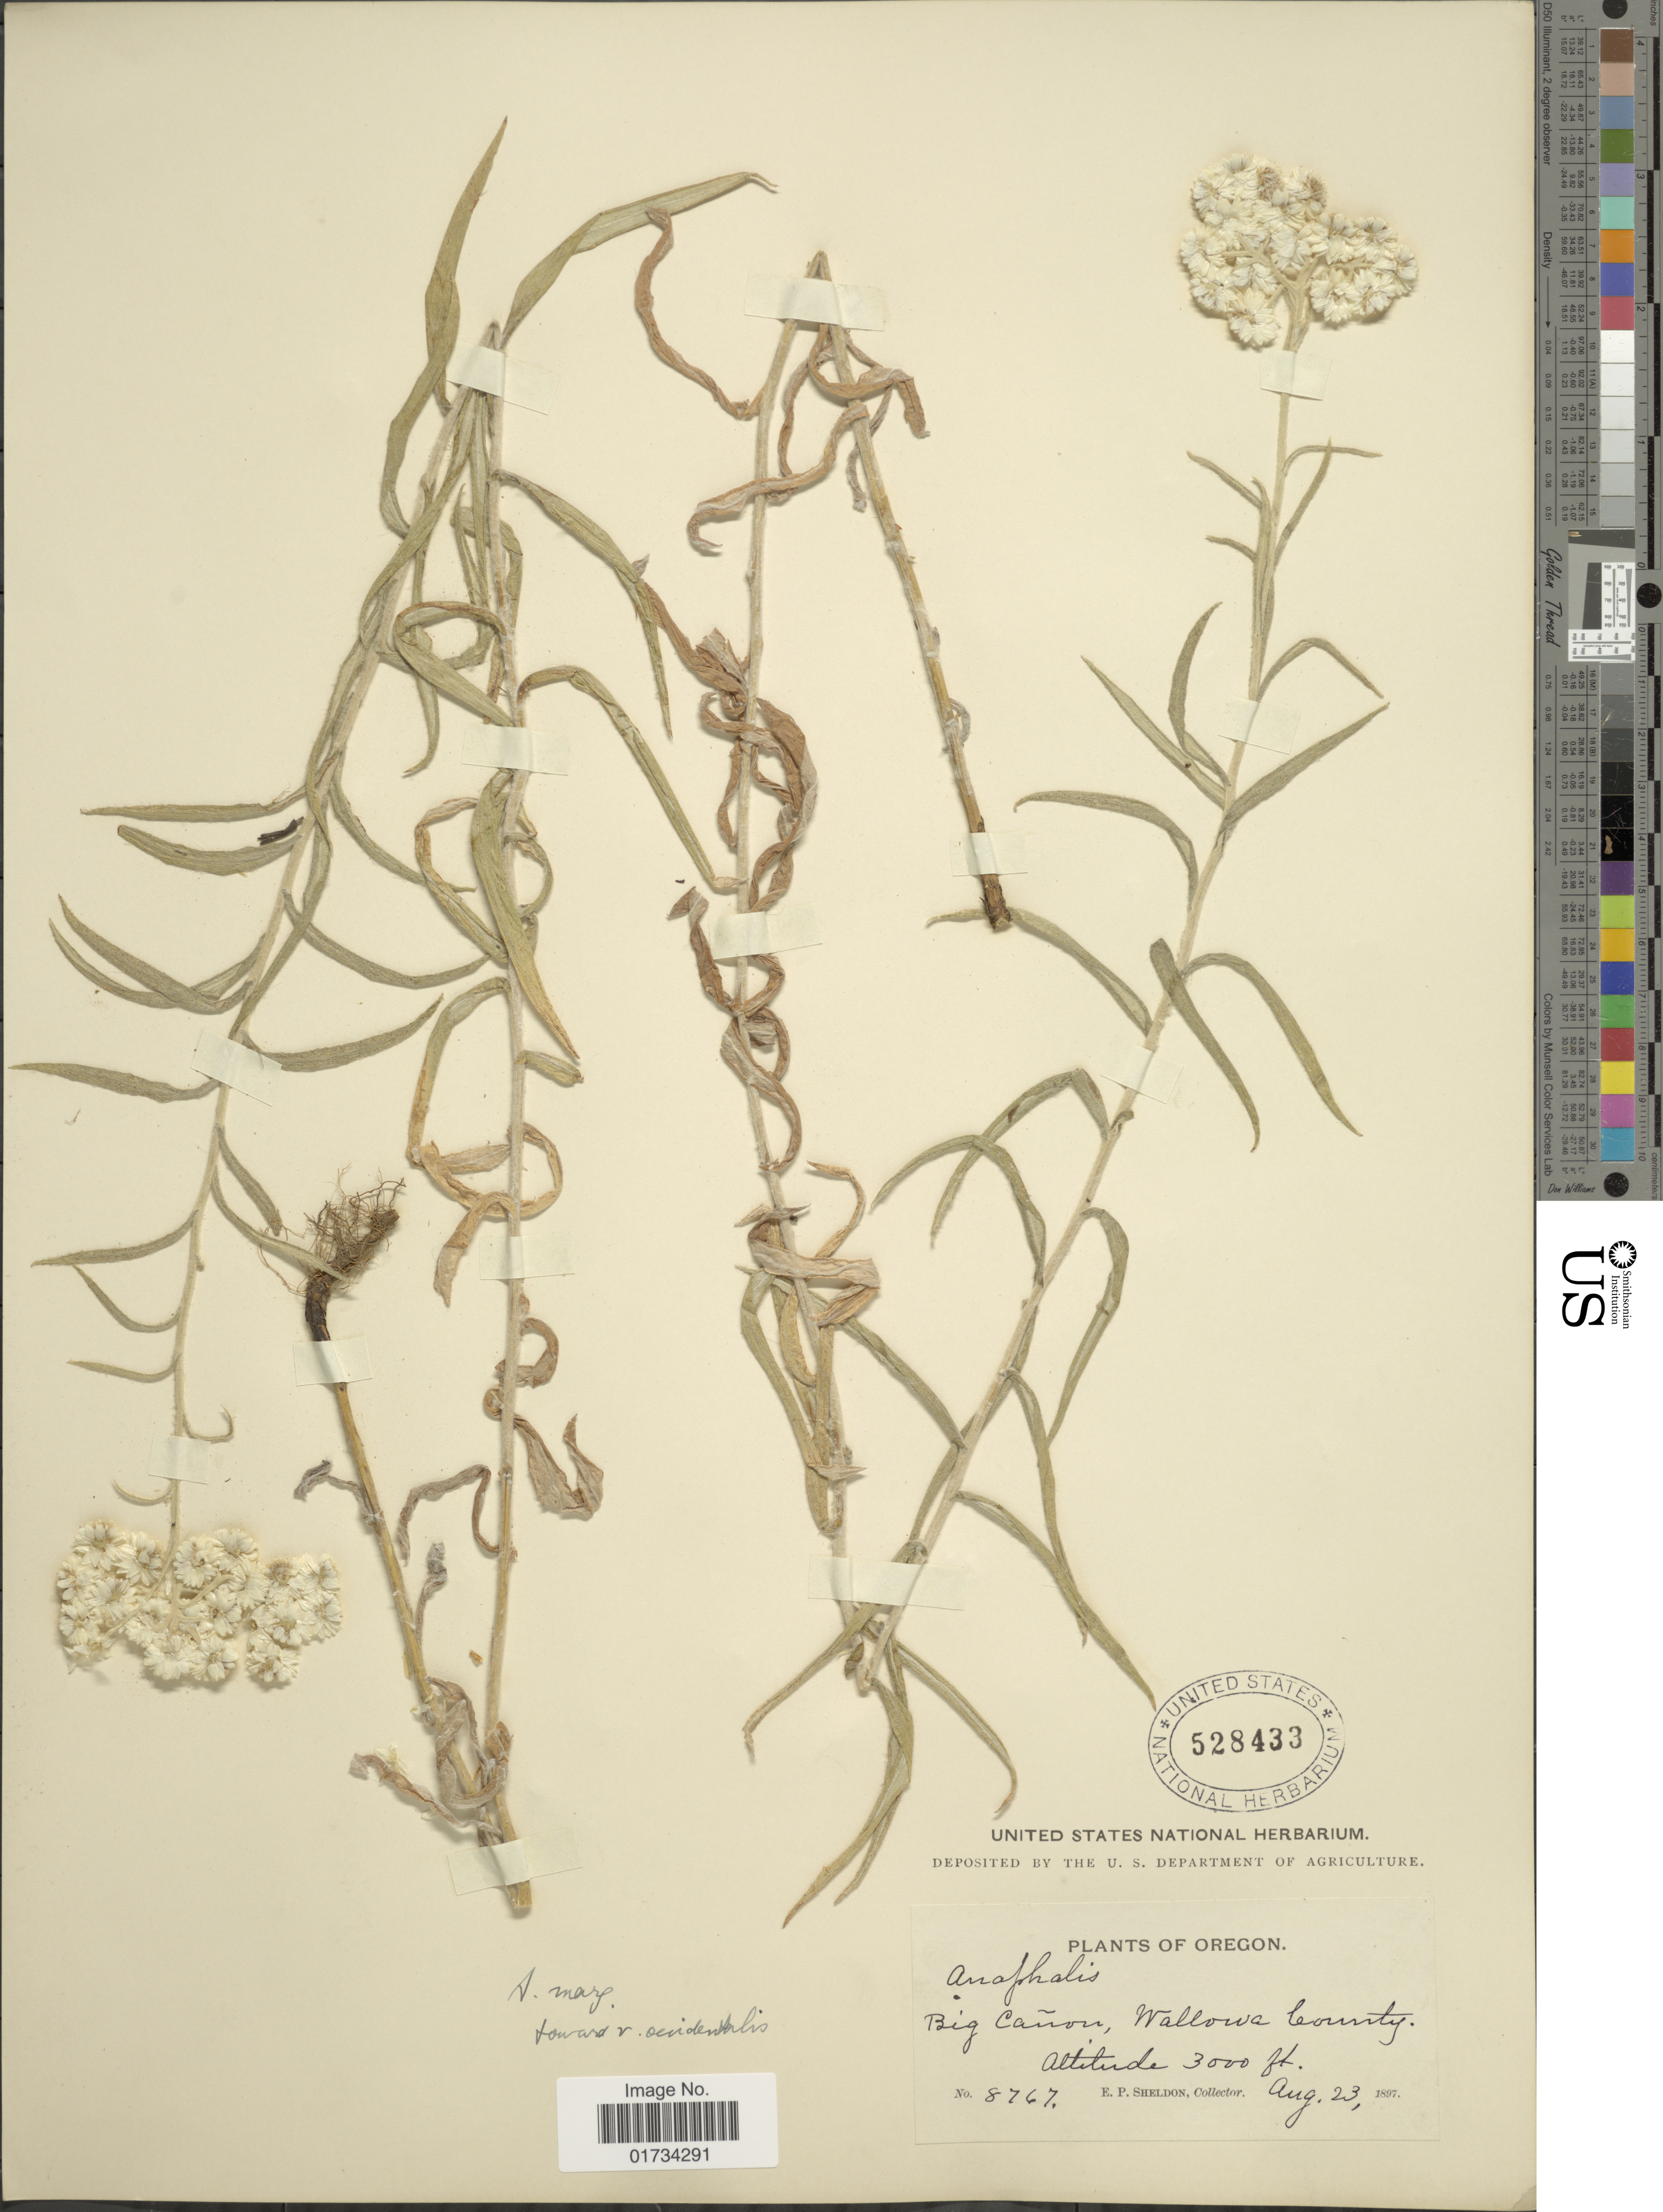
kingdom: Plantae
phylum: Tracheophyta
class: Magnoliopsida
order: Asterales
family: Asteraceae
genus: Anaphalis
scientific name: Anaphalis margaritacea var. occidentalis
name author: Greene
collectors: E. P. Sheldon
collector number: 8767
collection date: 1897-08-23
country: United States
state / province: Oregon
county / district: Wallowa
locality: Oregon. Big Cañon, Wallowa County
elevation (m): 914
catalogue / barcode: US 528433